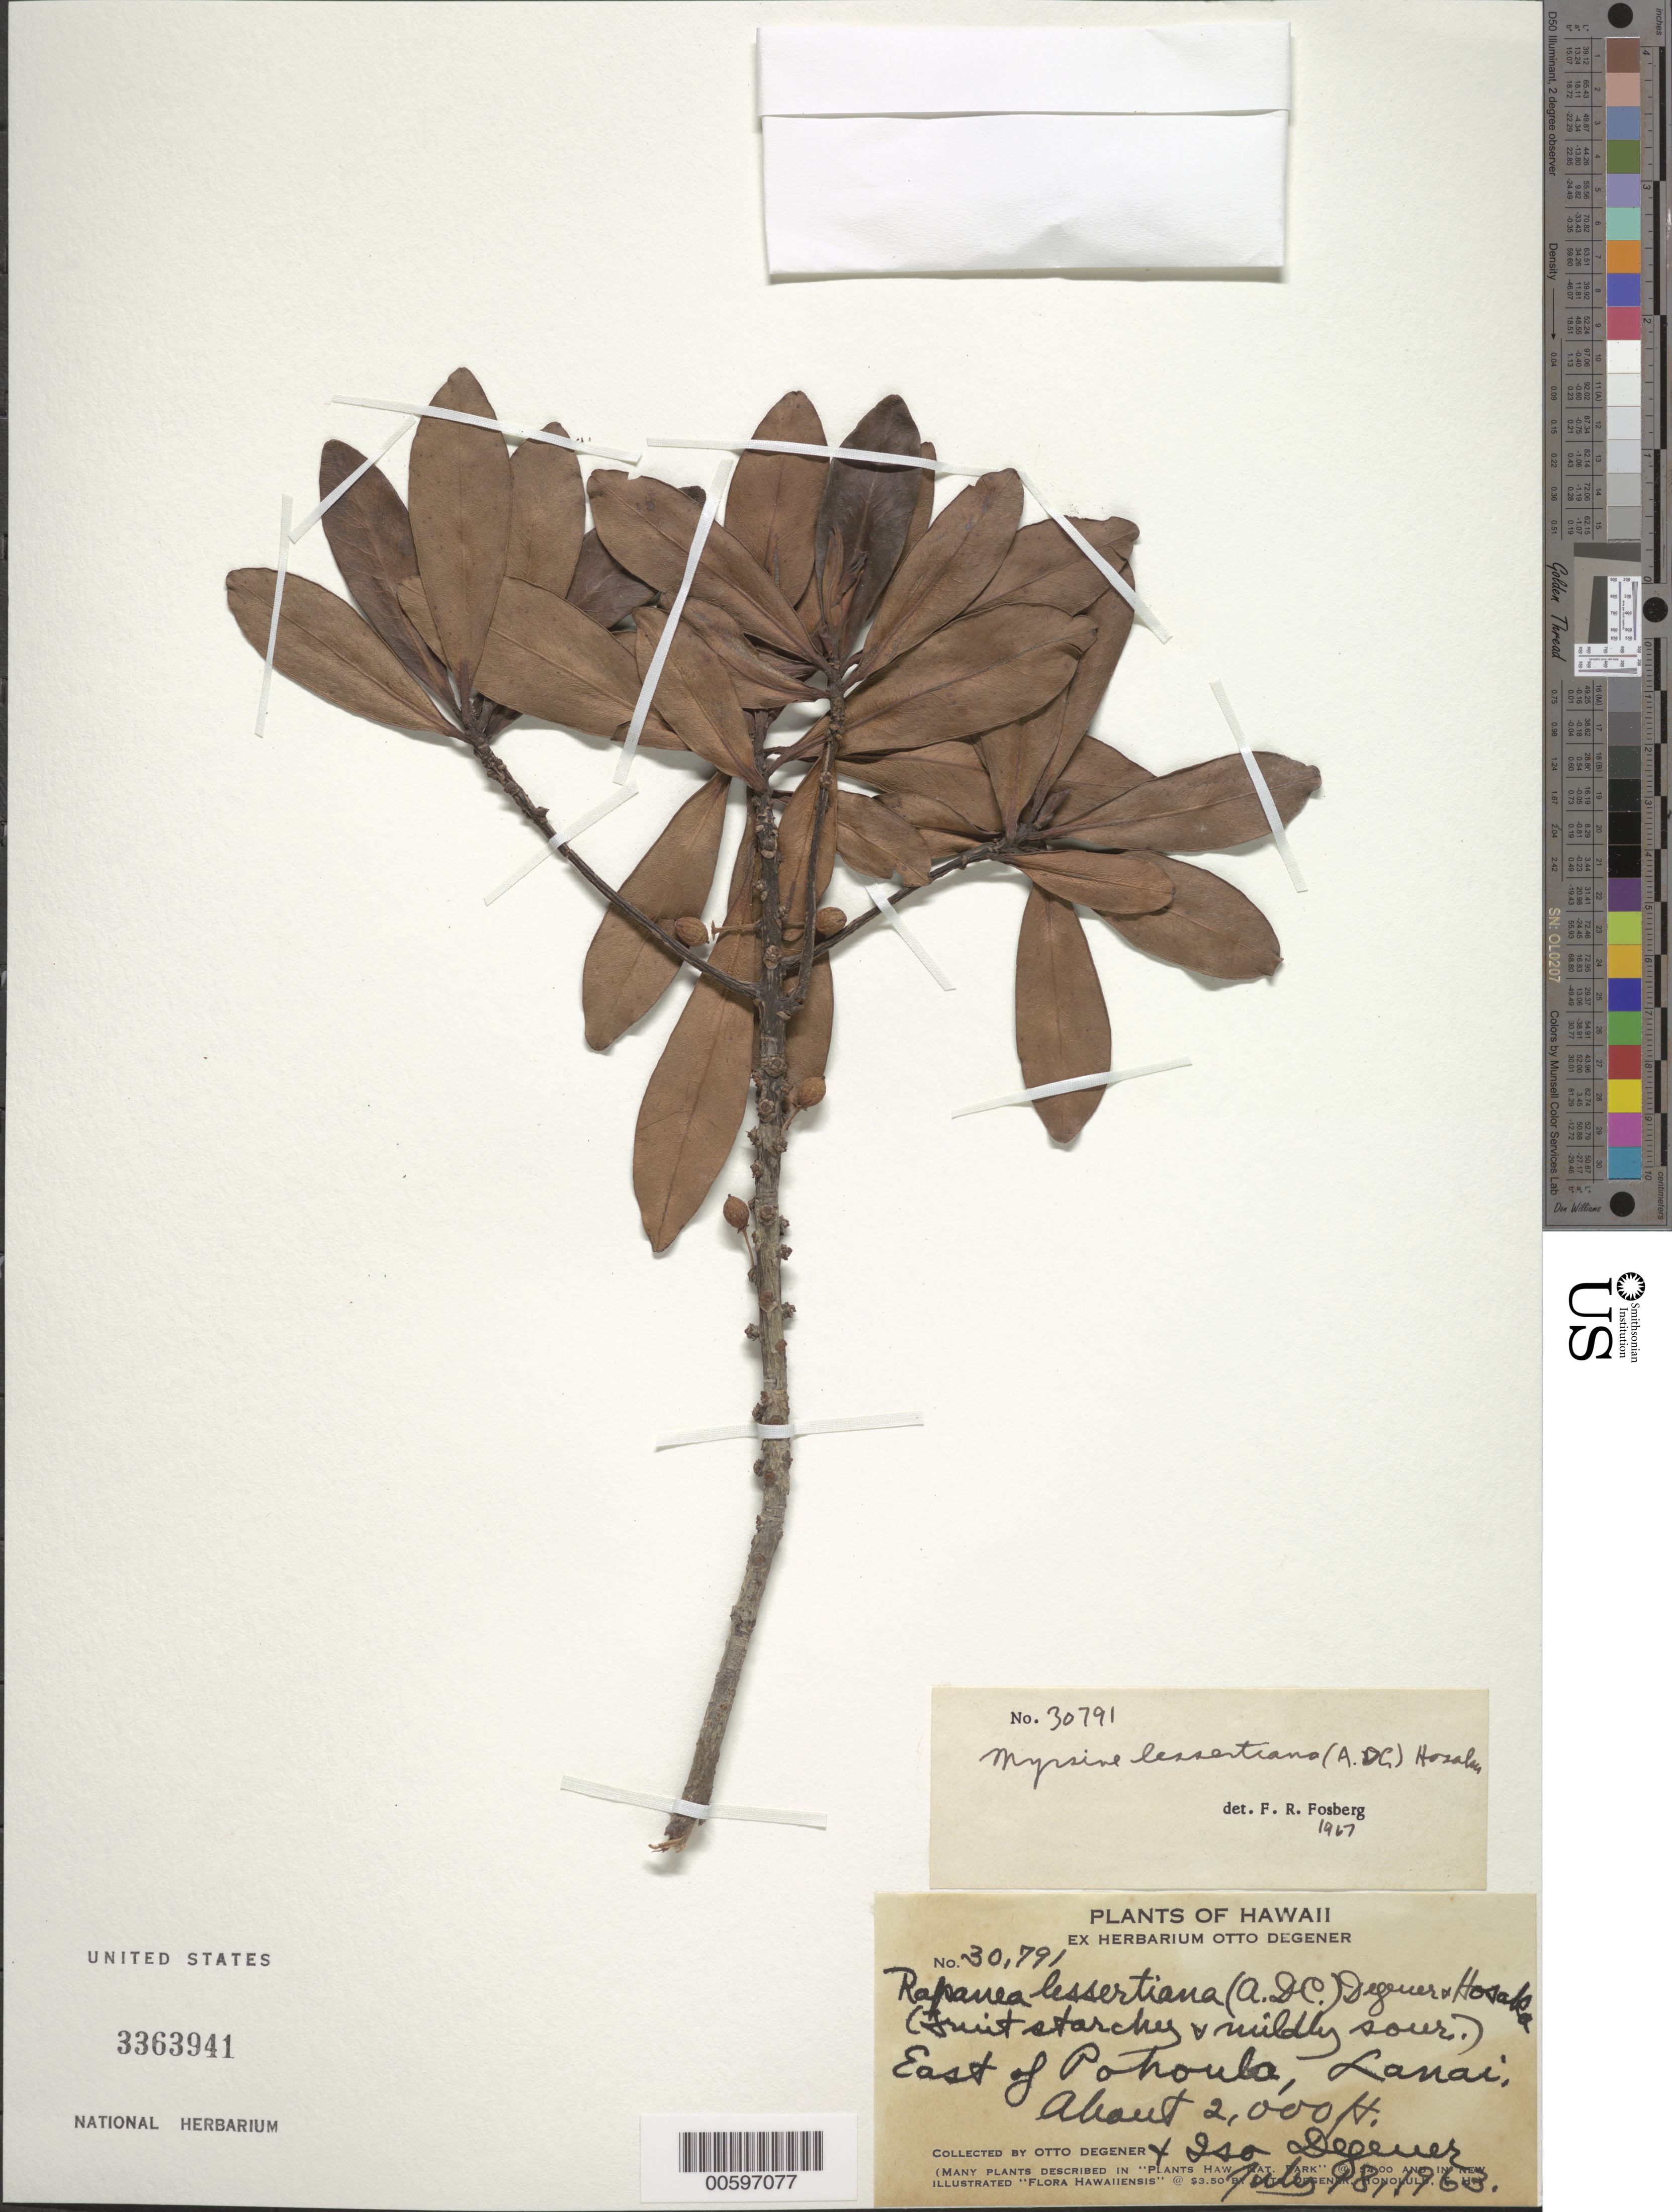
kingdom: Plantae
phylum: Tracheophyta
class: Magnoliopsida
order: Ericales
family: Primulaceae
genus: Myrsine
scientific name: Myrsine lessertiana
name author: A. DC.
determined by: Fosberg, F. R.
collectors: O. Degener & I. Degener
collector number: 30791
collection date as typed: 18 Jul 1963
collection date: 1963-07-18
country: United States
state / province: Hawaii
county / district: Maui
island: Lana'i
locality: E of Pohoula.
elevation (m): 610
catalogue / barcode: US 3363941